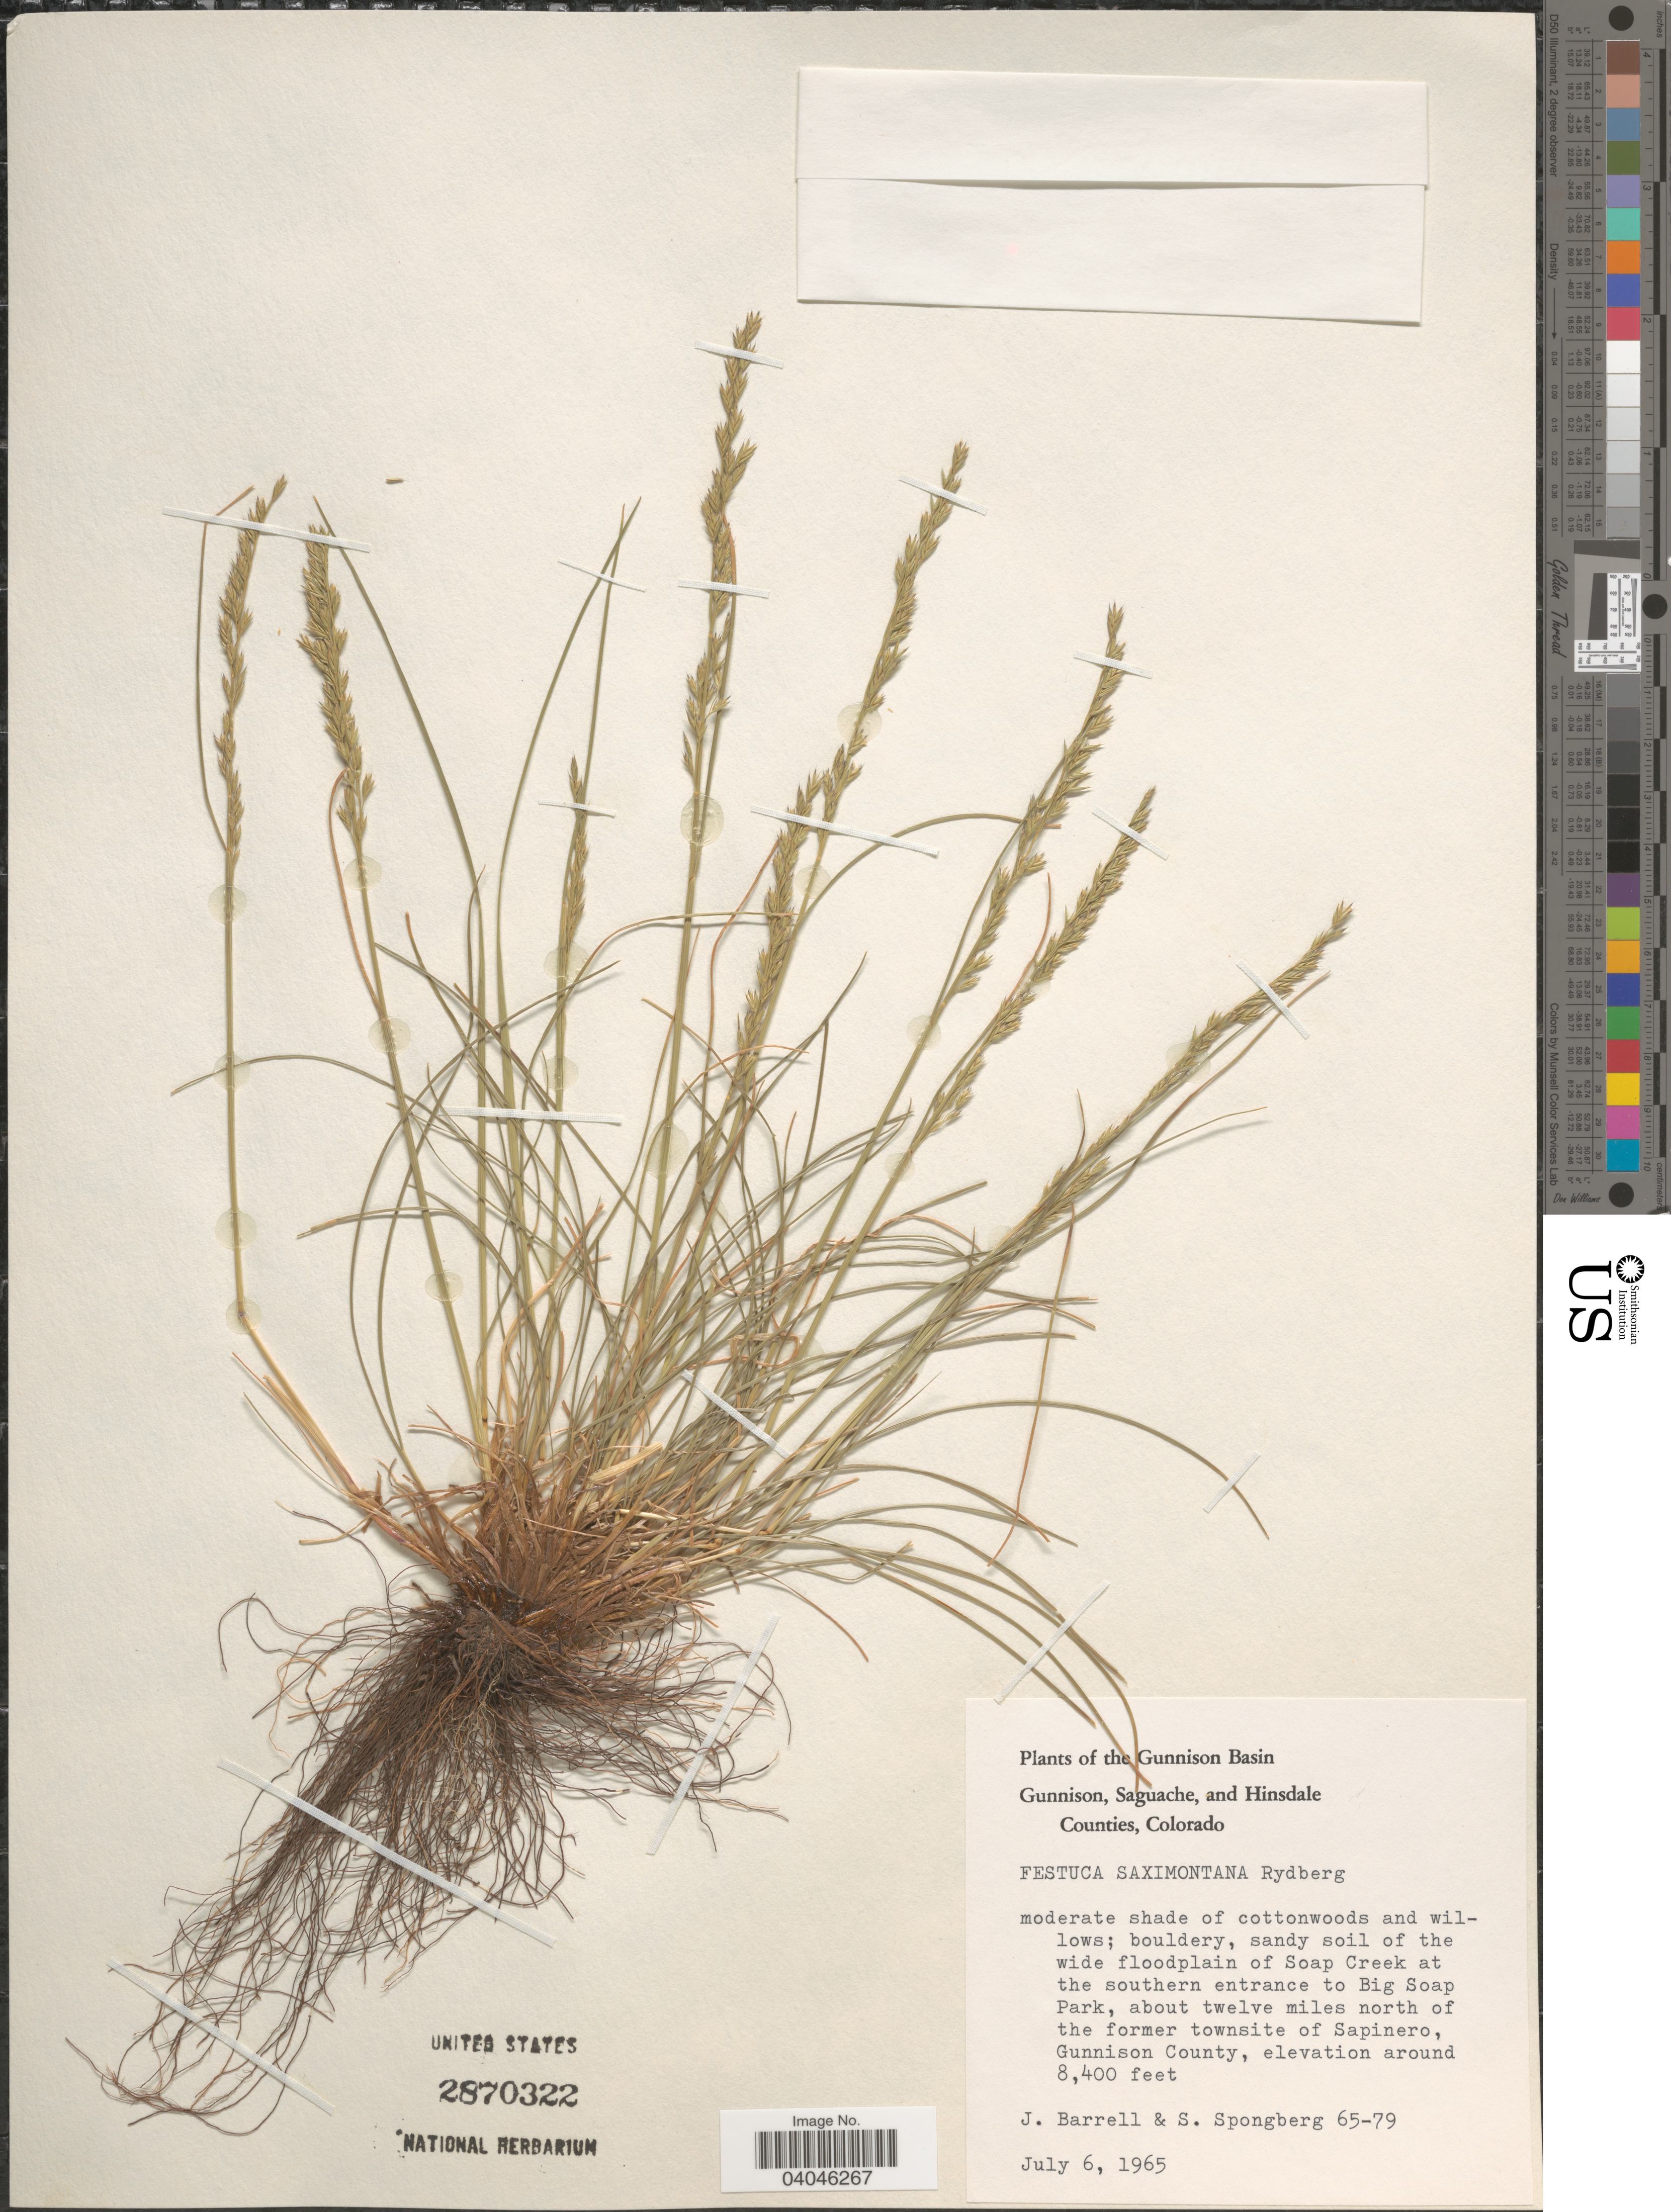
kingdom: Plantae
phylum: Tracheophyta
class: Liliopsida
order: Poales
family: Poaceae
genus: Festuca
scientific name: Festuca saximontana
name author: Rydb.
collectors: J. Barrell & S. A.Spongberg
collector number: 65-79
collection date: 1965-07-06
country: United States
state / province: Colorado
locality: The Gunnison Basin. Soap Creek at the southern entrance to Big Soap Park, about twelve miles north of the former townsite of Sapinero, Gunnison County.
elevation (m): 2560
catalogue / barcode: US 2870322